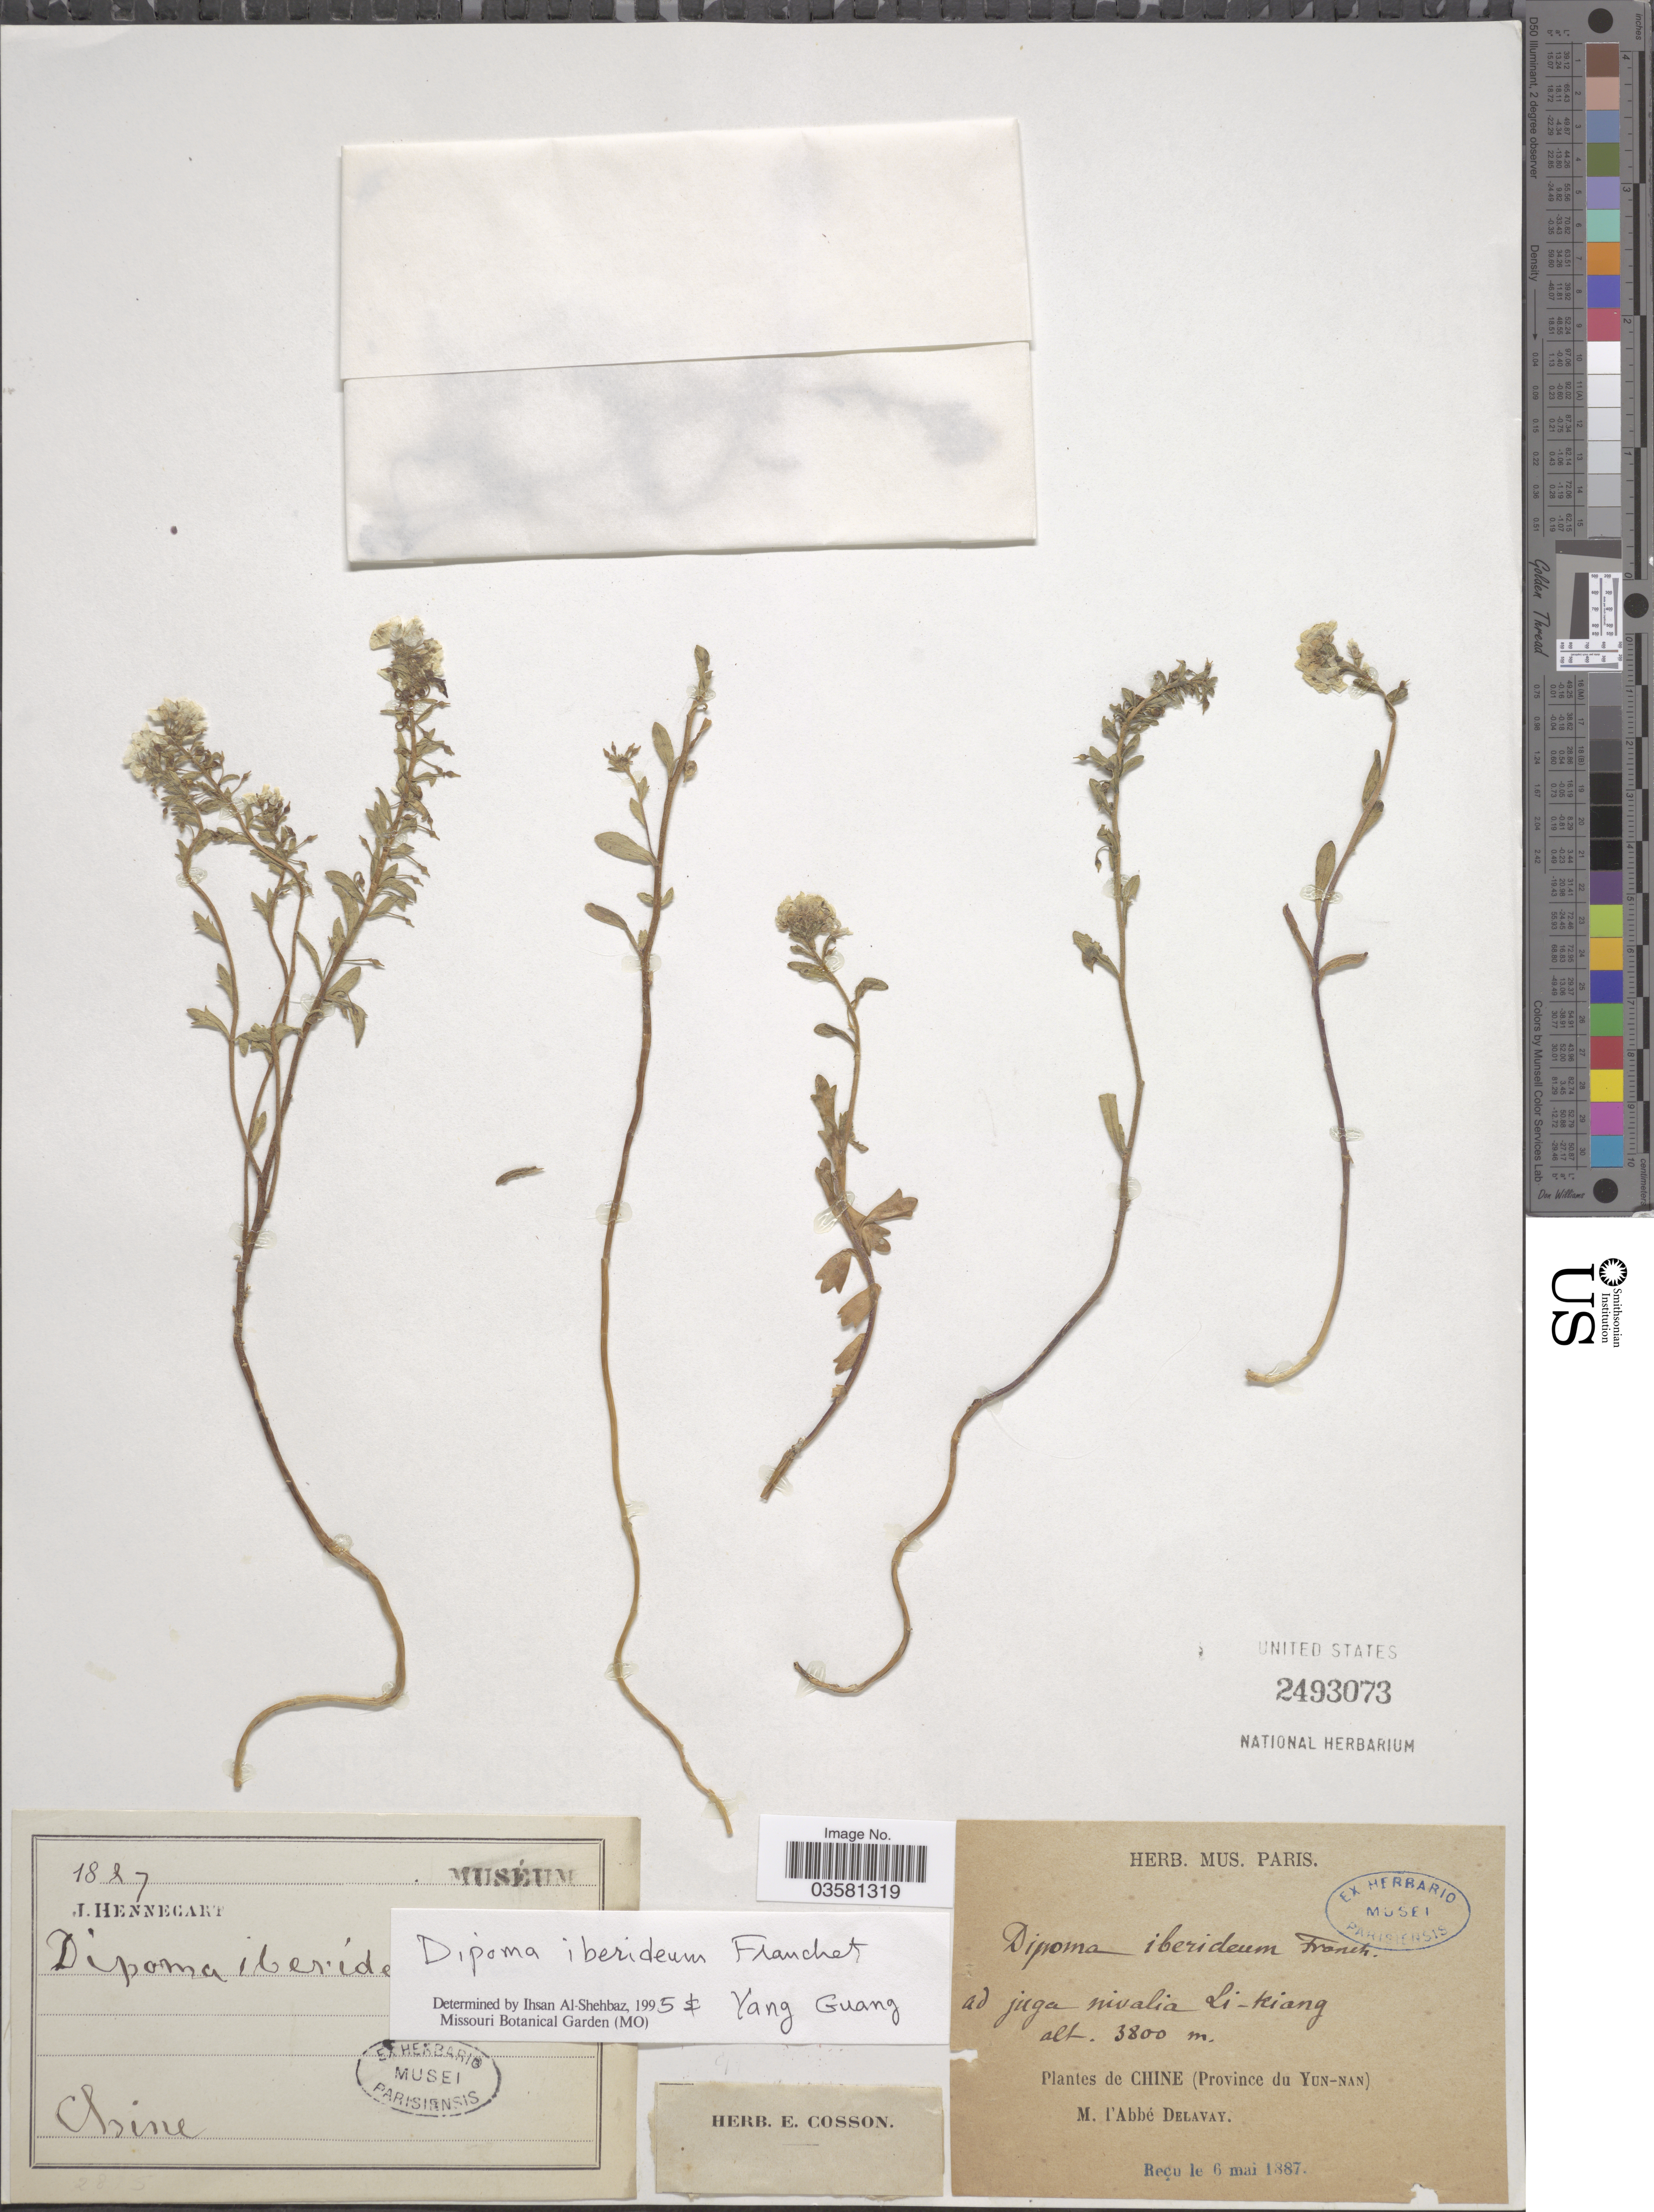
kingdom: Plantae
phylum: Tracheophyta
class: Magnoliopsida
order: Brassicales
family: Brassicaceae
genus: Dipoma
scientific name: Dipoma iberideum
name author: Franch.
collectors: J. Hennecart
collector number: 1887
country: China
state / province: Yunnan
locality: Ad juga nivalia Li-kiang.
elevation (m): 3800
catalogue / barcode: US 2493073